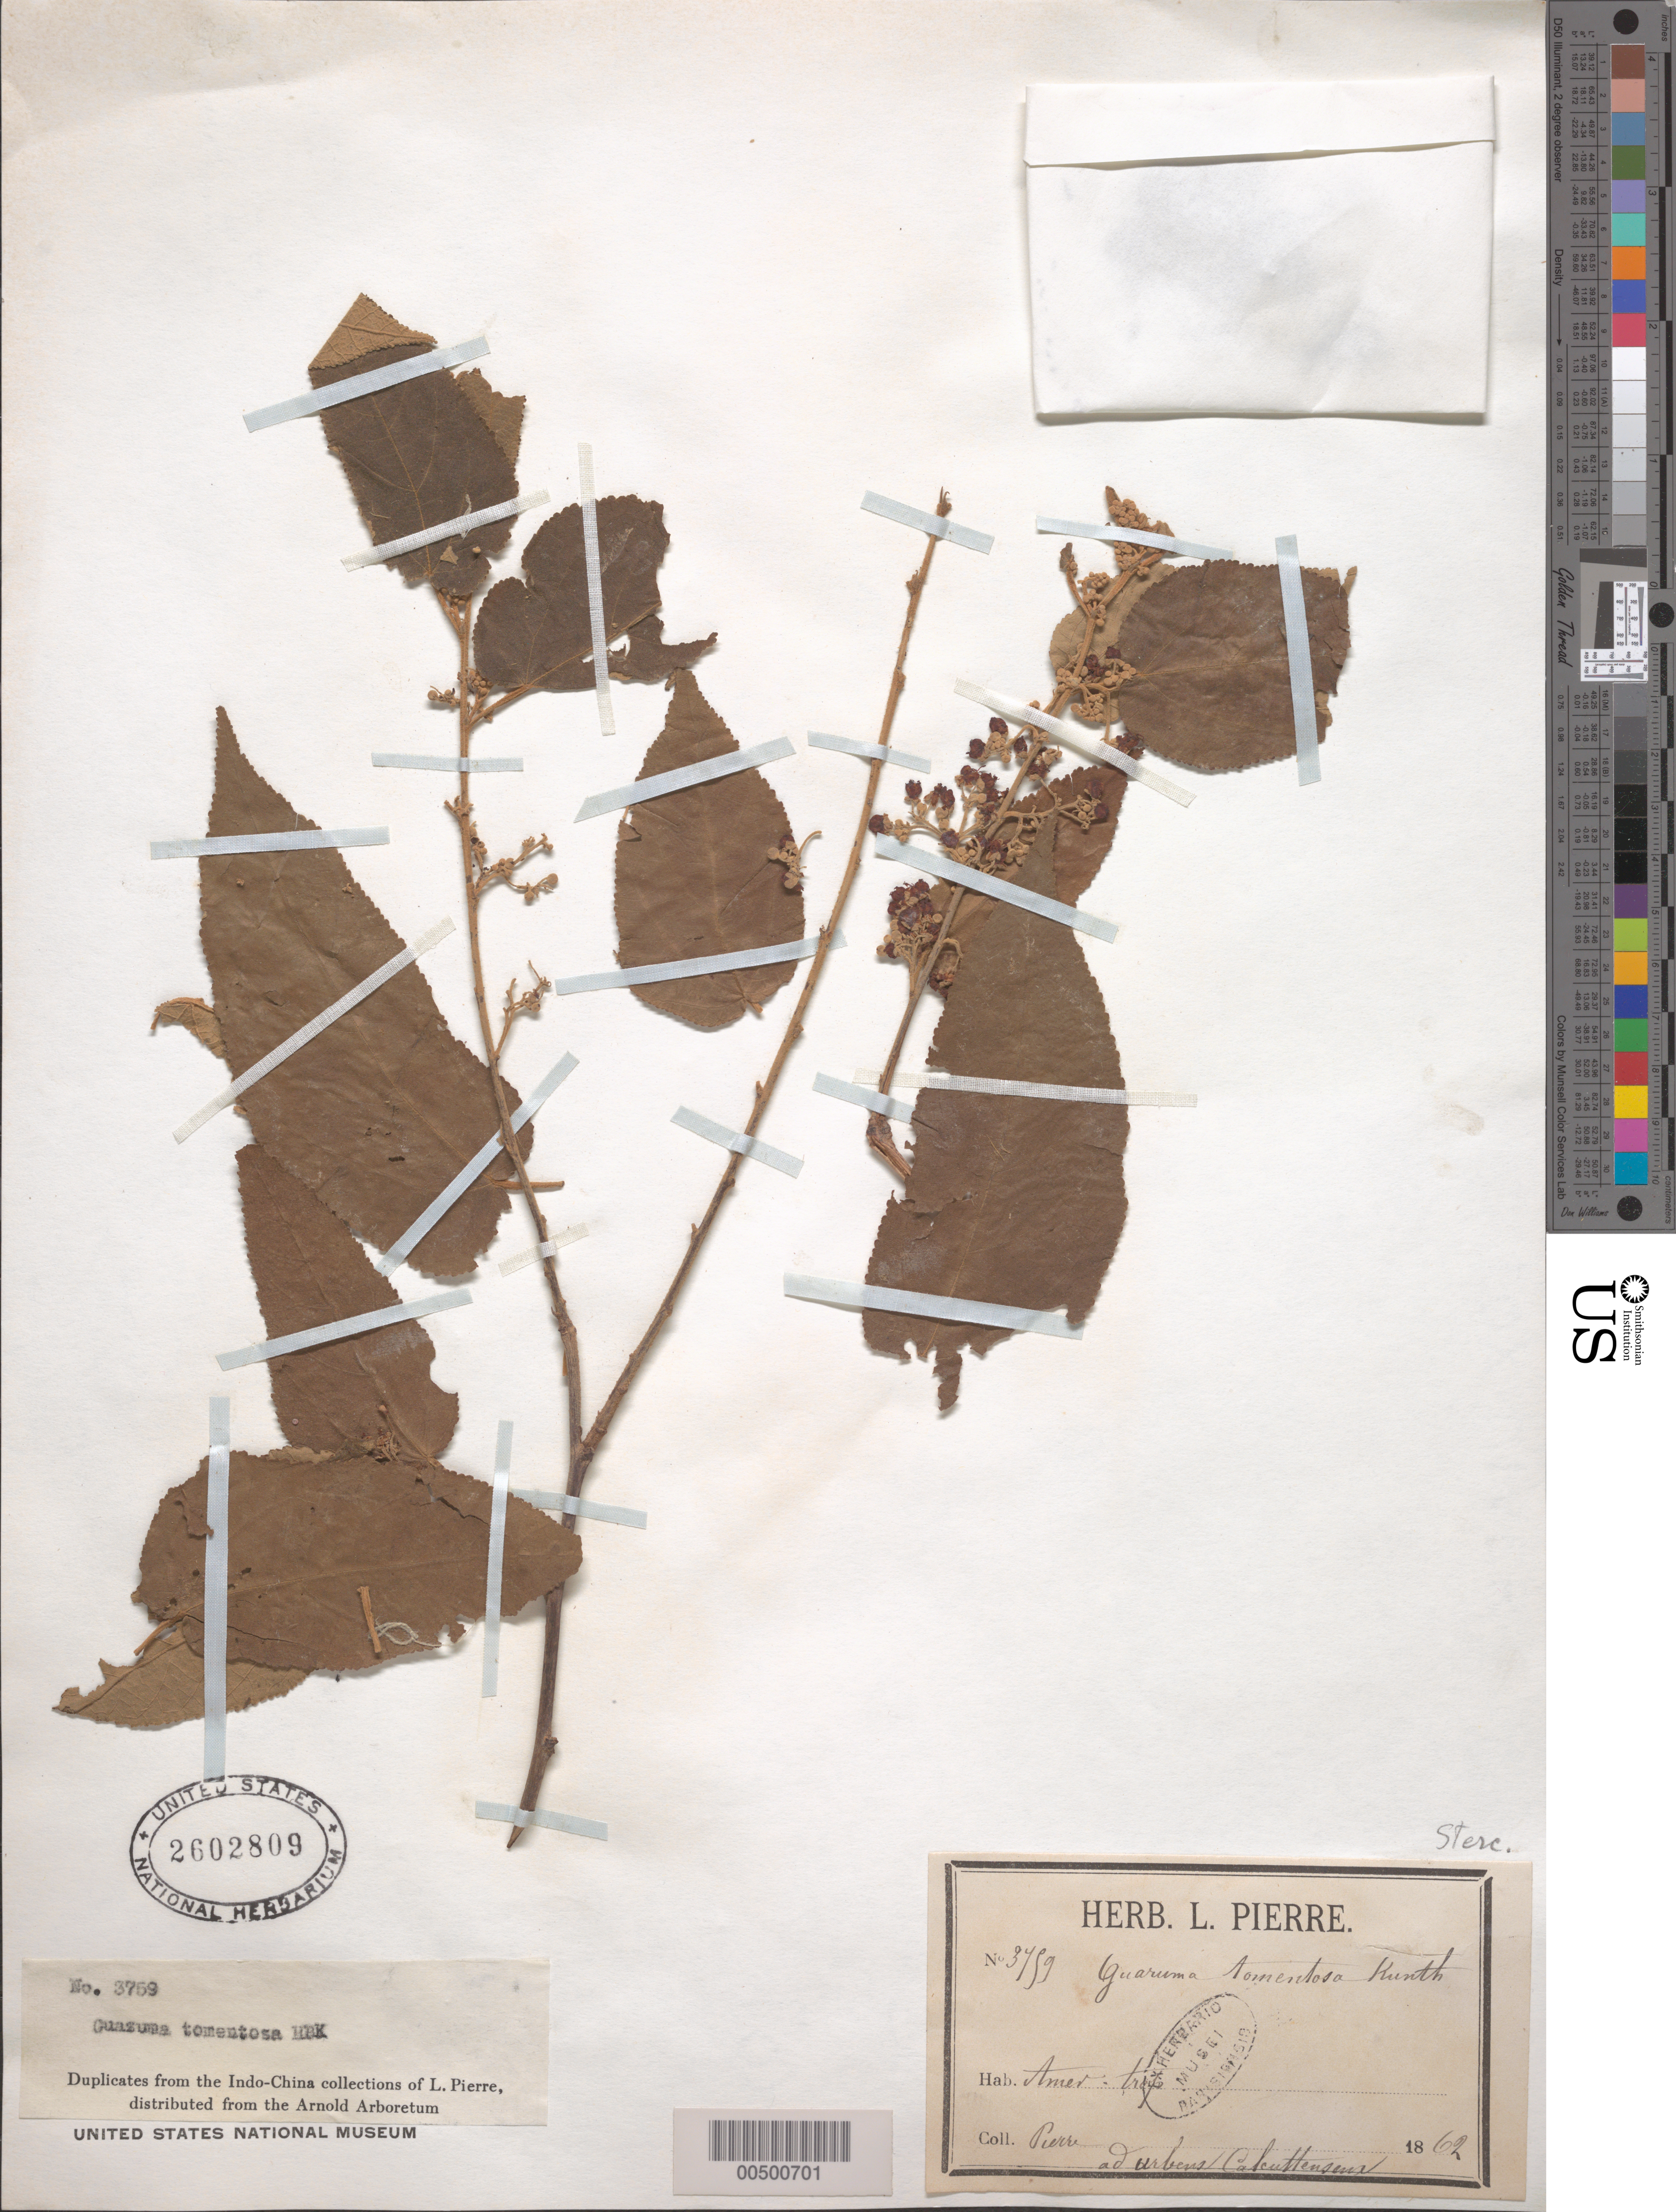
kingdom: Plantae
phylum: Tracheophyta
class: Magnoliopsida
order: Malvales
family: Malvaceae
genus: Guazuma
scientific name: Guazuma ulmifolia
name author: Lam.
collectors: J. Pierre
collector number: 3759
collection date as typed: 1862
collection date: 1862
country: India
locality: ad urbens Calcuttensens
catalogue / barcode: US 2602809